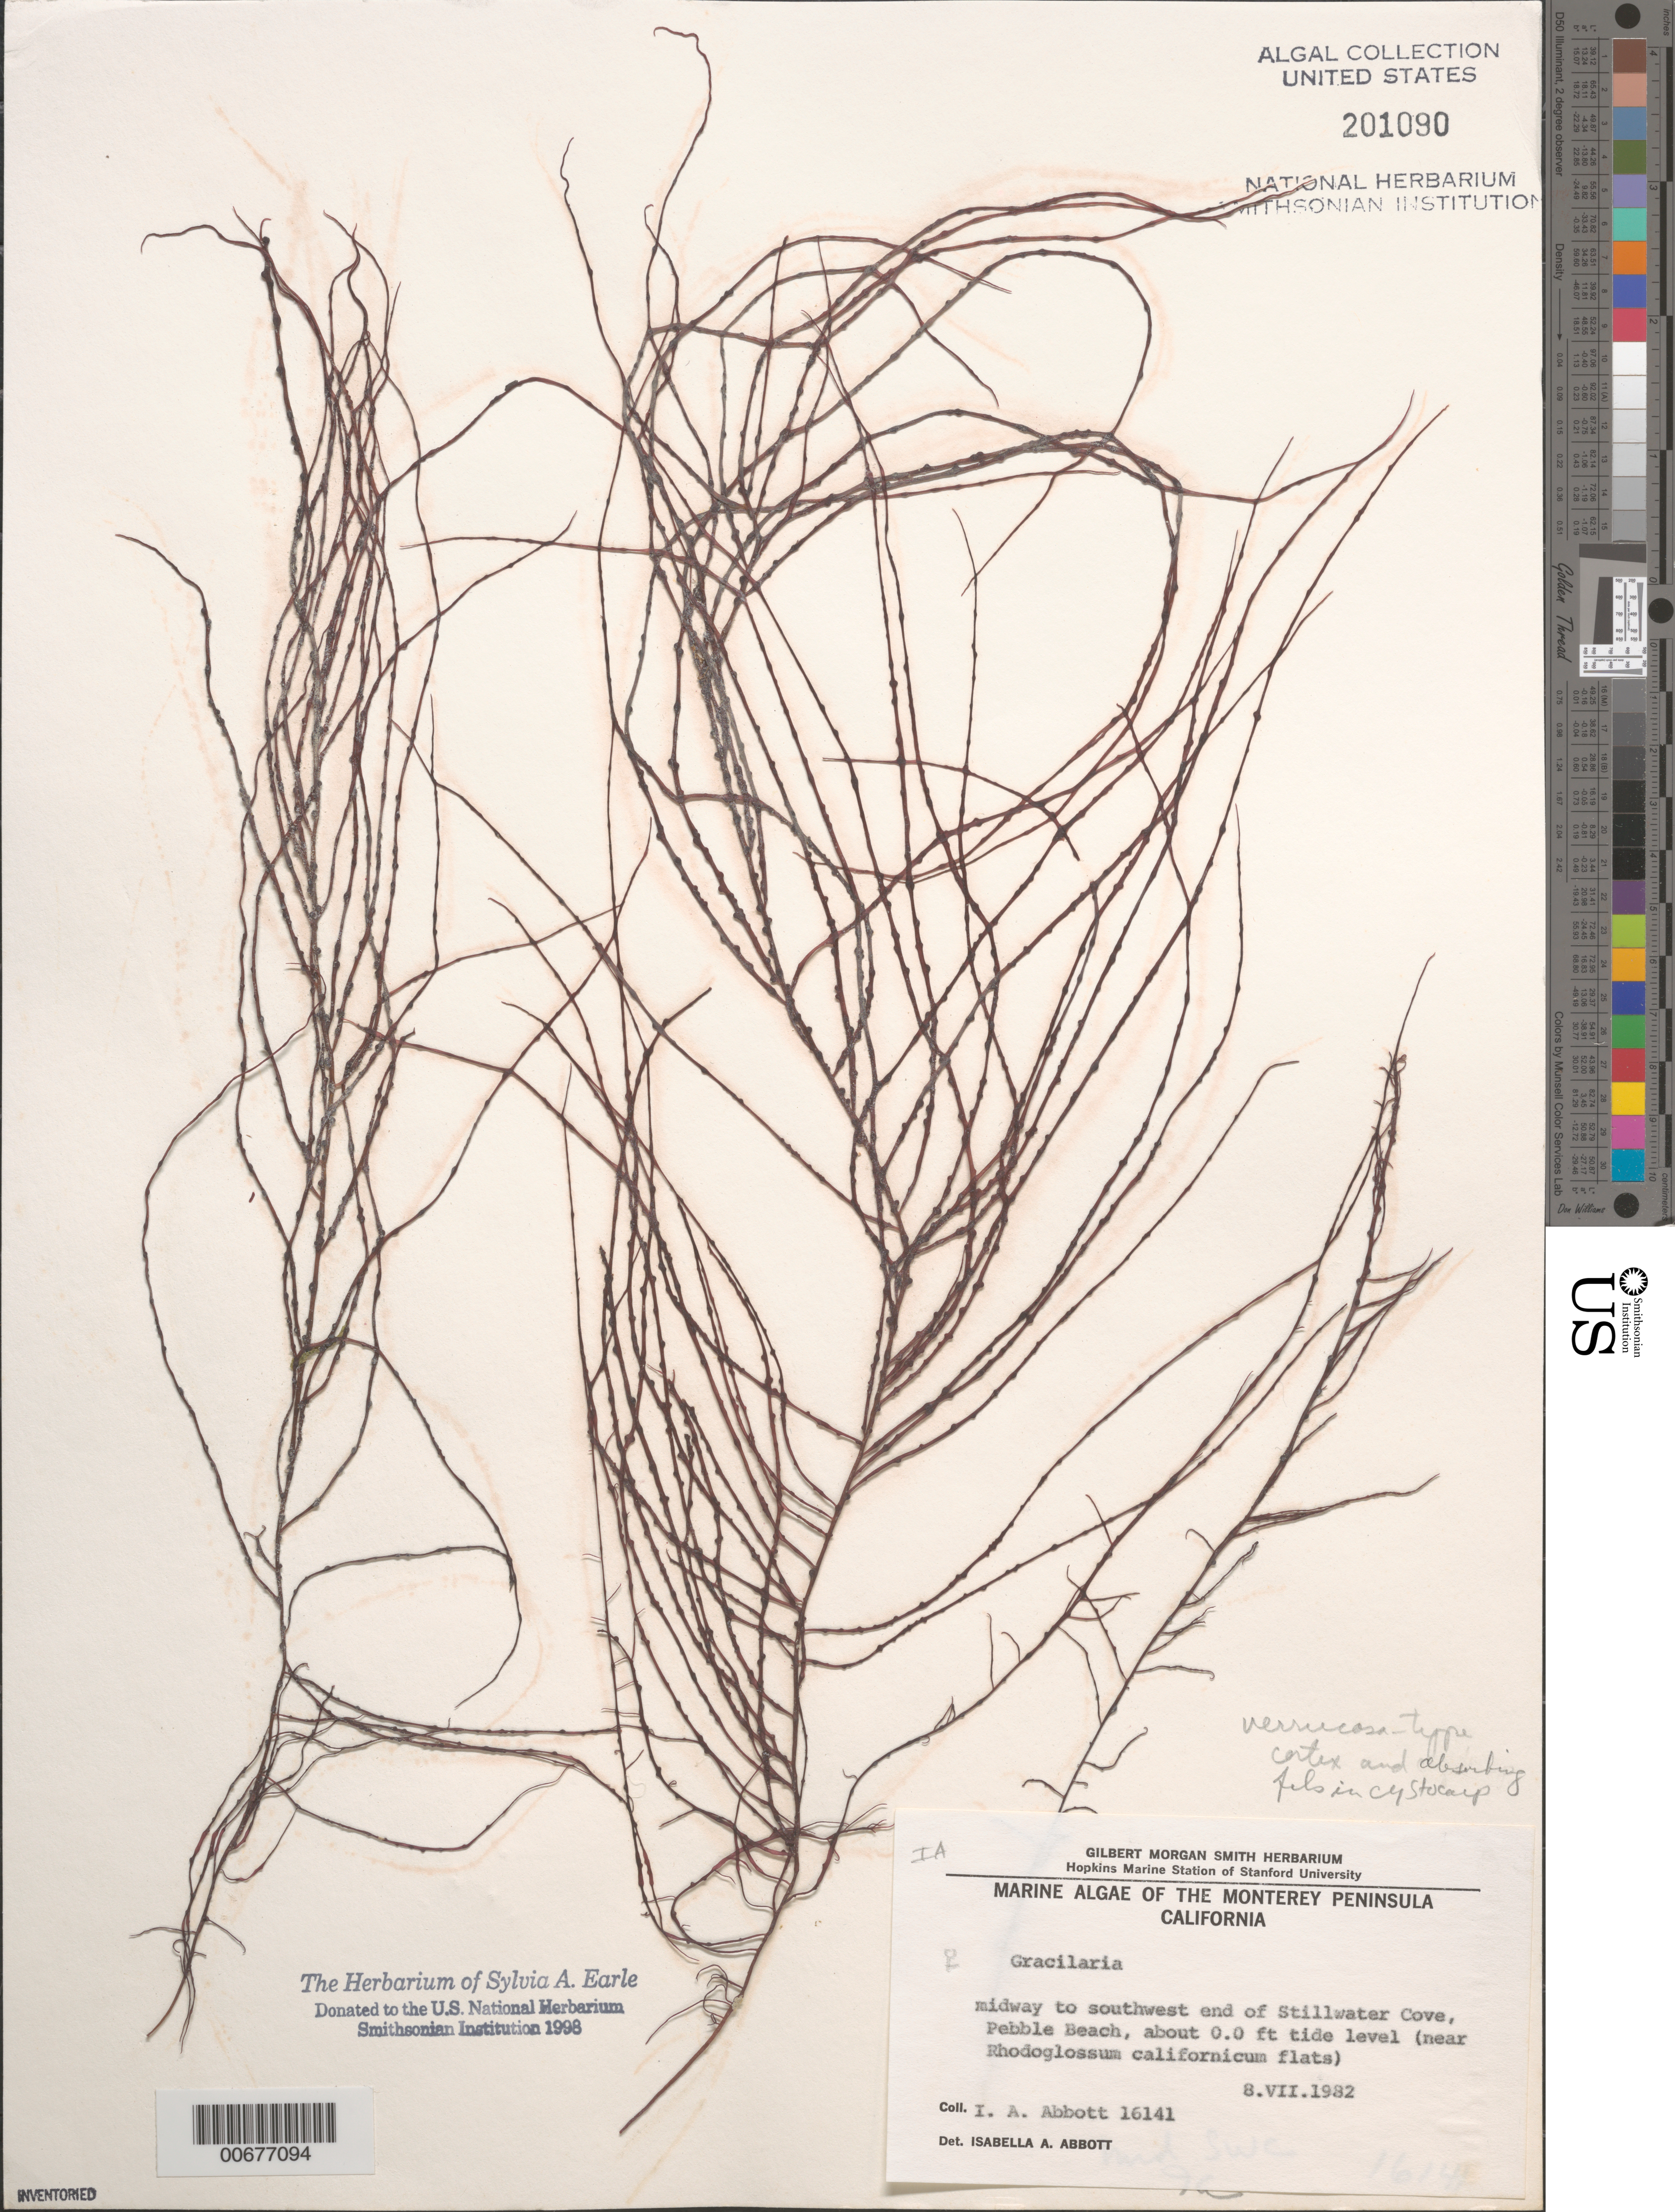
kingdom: Plantae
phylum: Rhodophyta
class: Florideophyceae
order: Gracilariales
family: Gracilariaceae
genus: Gracilaria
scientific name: Gracilaria sp.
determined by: Abbott, Isabella A.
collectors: I. A. Abbott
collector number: IAA 16141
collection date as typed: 08 Jul 1982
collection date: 1982-07-08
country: United States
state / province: California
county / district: Monterey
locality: Stillwater Cove, Pebble Beach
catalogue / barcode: US 201090